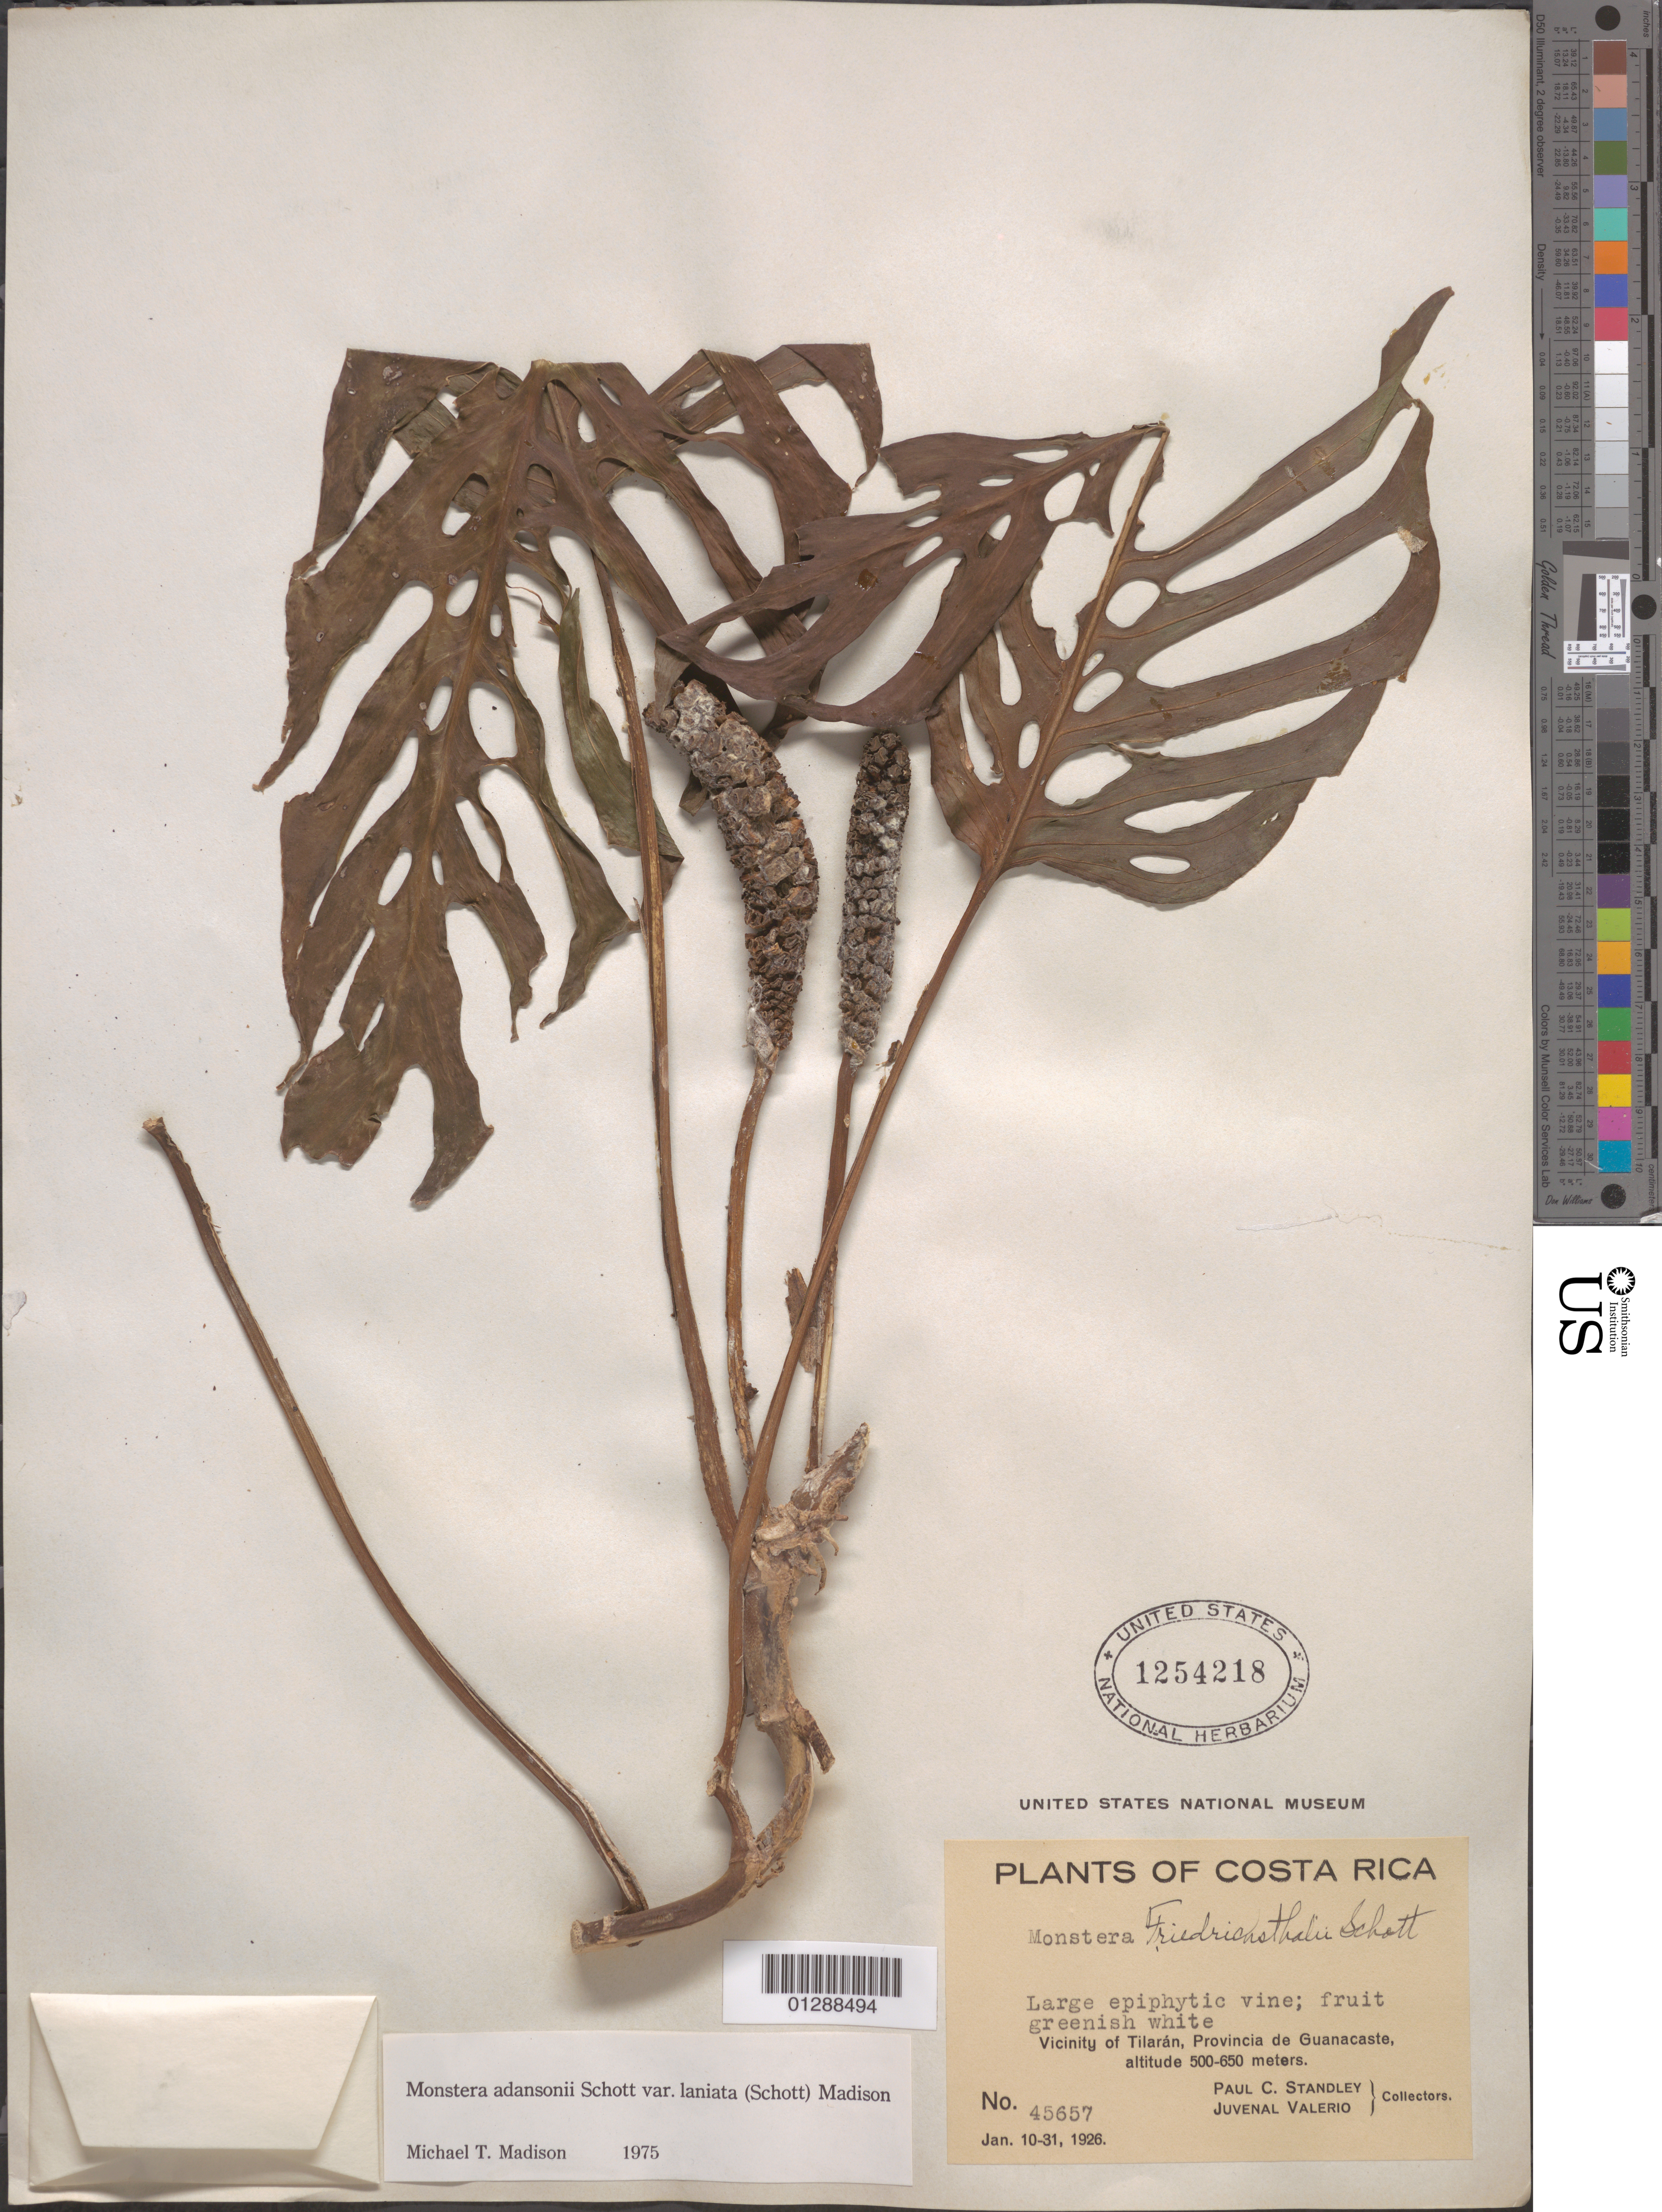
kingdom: Plantae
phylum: Tracheophyta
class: Liliopsida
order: Alismatales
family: Araceae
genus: Monstera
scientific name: Monstera adansonii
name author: Schott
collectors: P. C. Standley & J. Valerio R.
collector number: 45657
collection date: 1926-01-10/1926-01-31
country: Costa Rica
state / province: Guanacaste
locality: Vicinity of Tilarán.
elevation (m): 500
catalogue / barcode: US 1254218